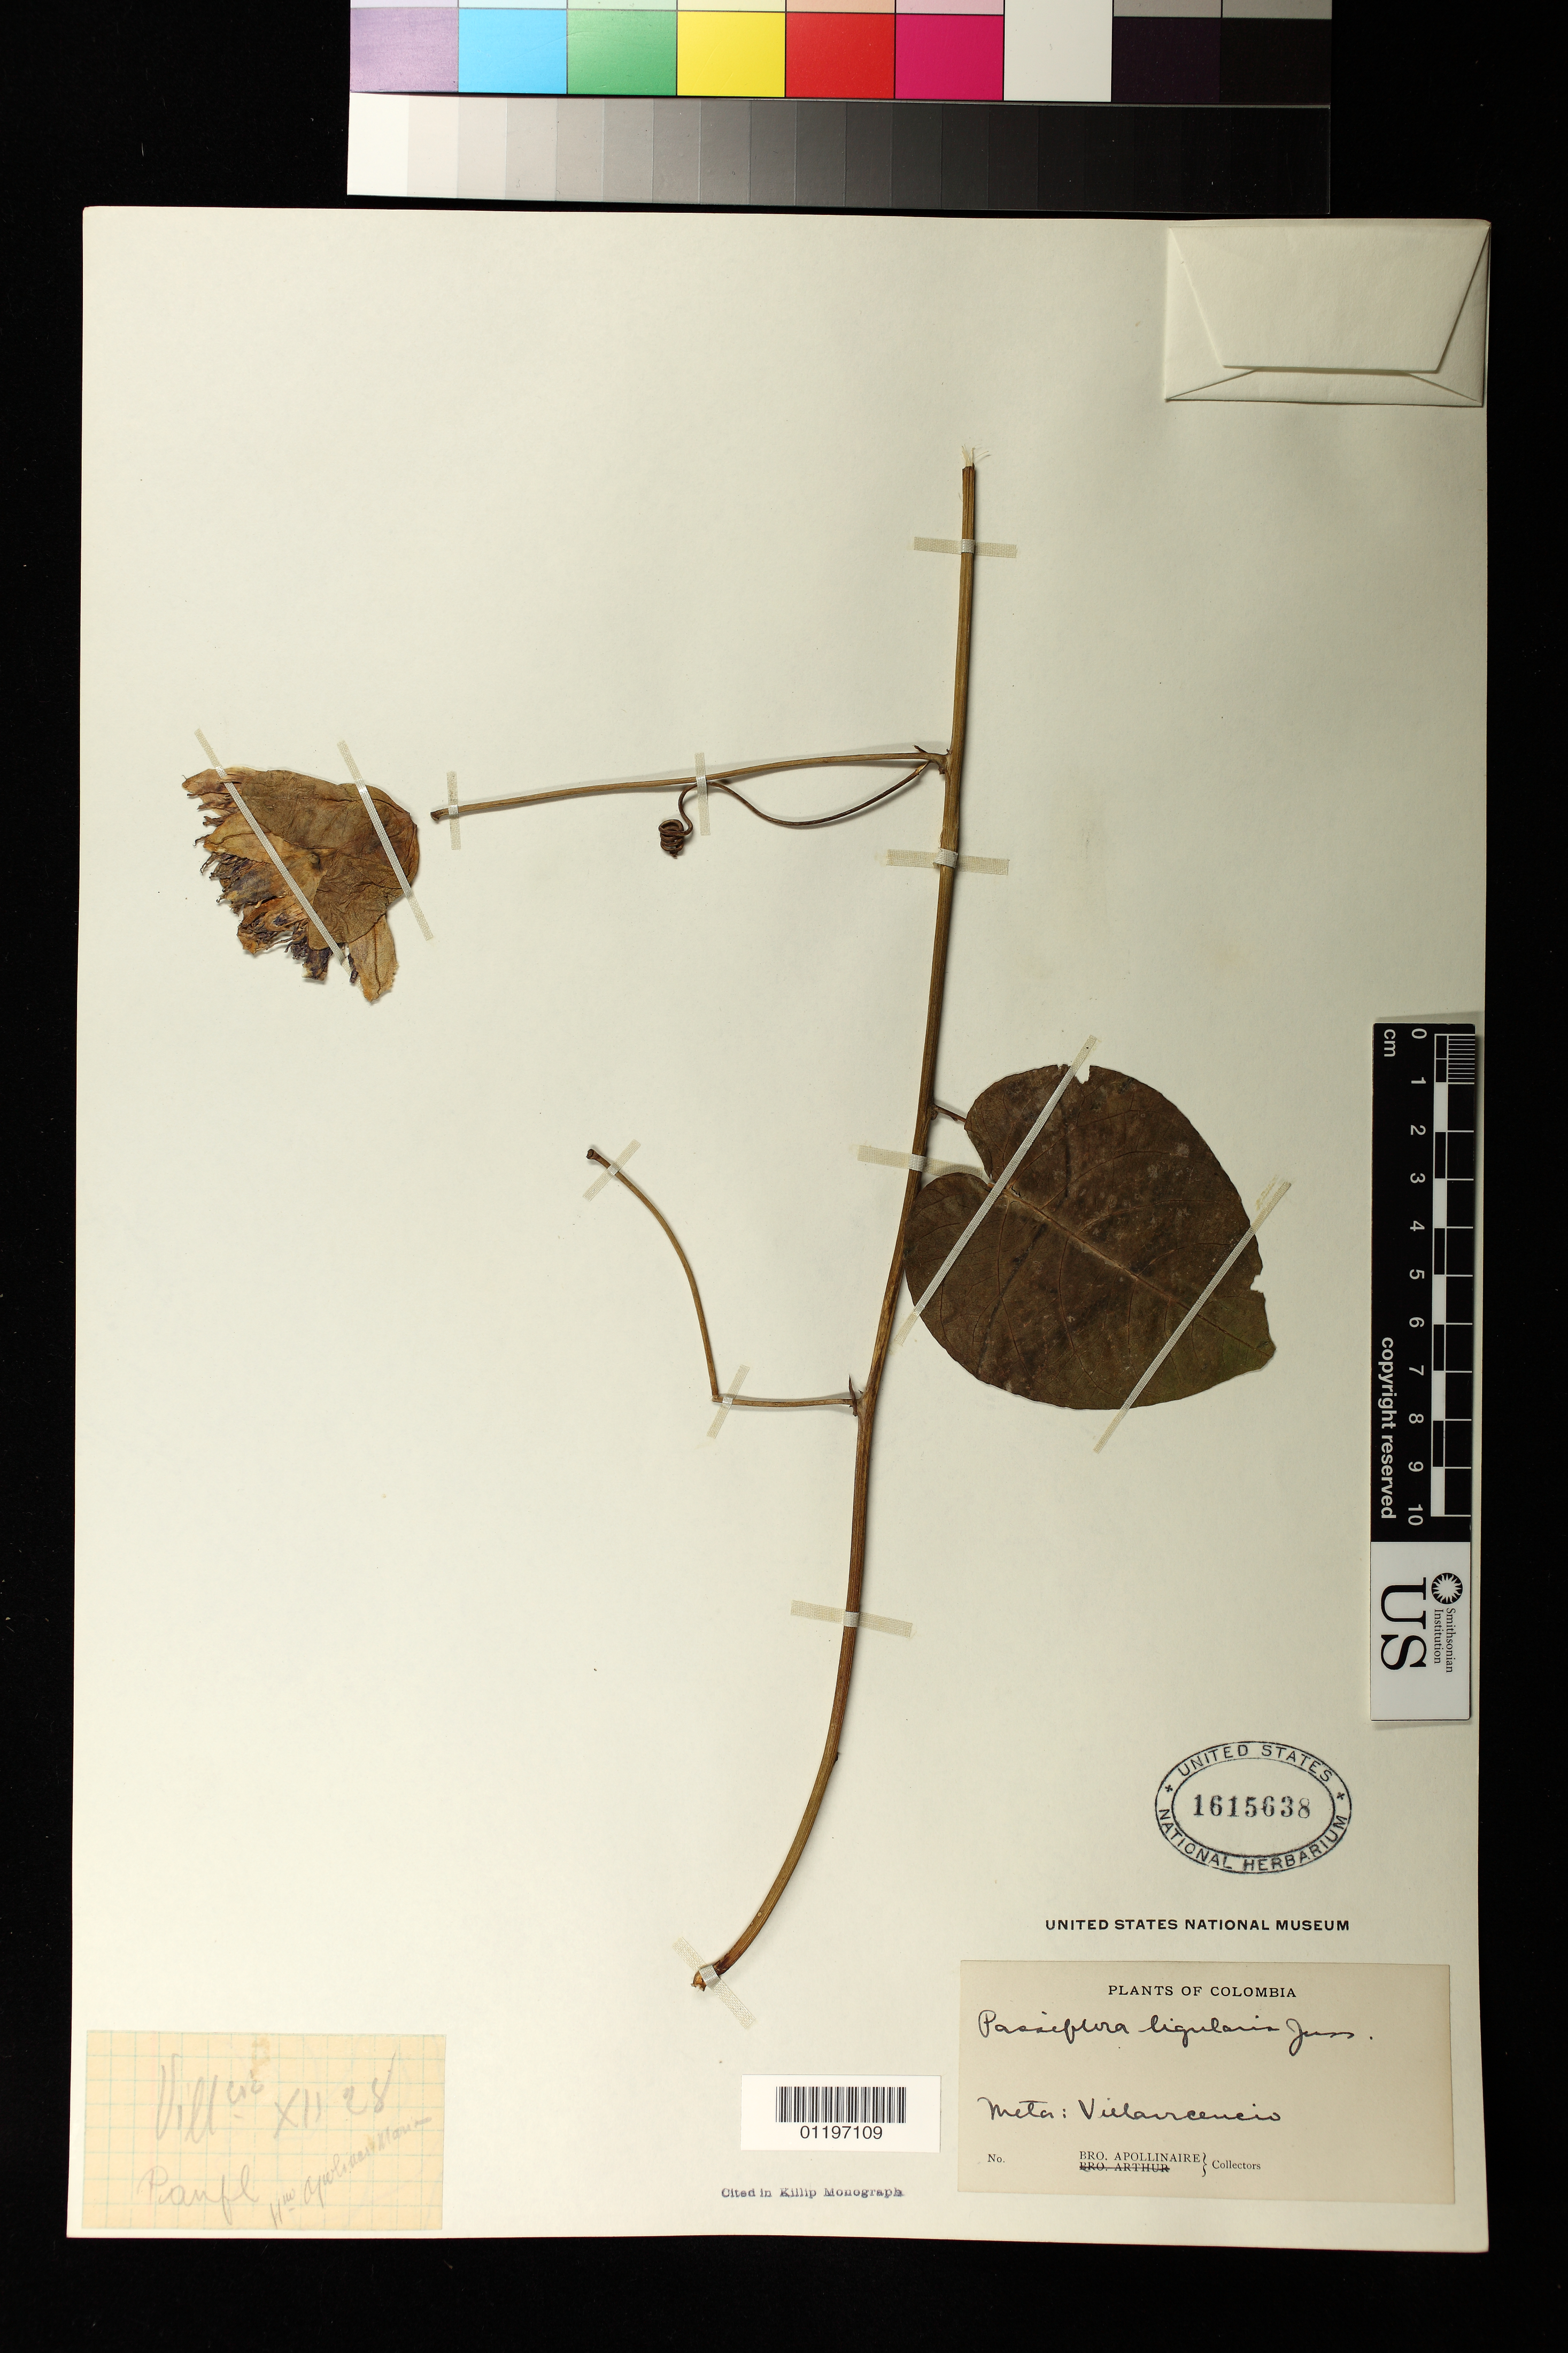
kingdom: Plantae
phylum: Tracheophyta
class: Magnoliopsida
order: Malpighiales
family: Passifloraceae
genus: Passiflora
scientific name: Passiflora ligularis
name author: Juss.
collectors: Bro. Apollinaire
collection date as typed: Dec 1928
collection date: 1928-12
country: Colombia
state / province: Meta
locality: Meta: Villavicencio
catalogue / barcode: US 1615638